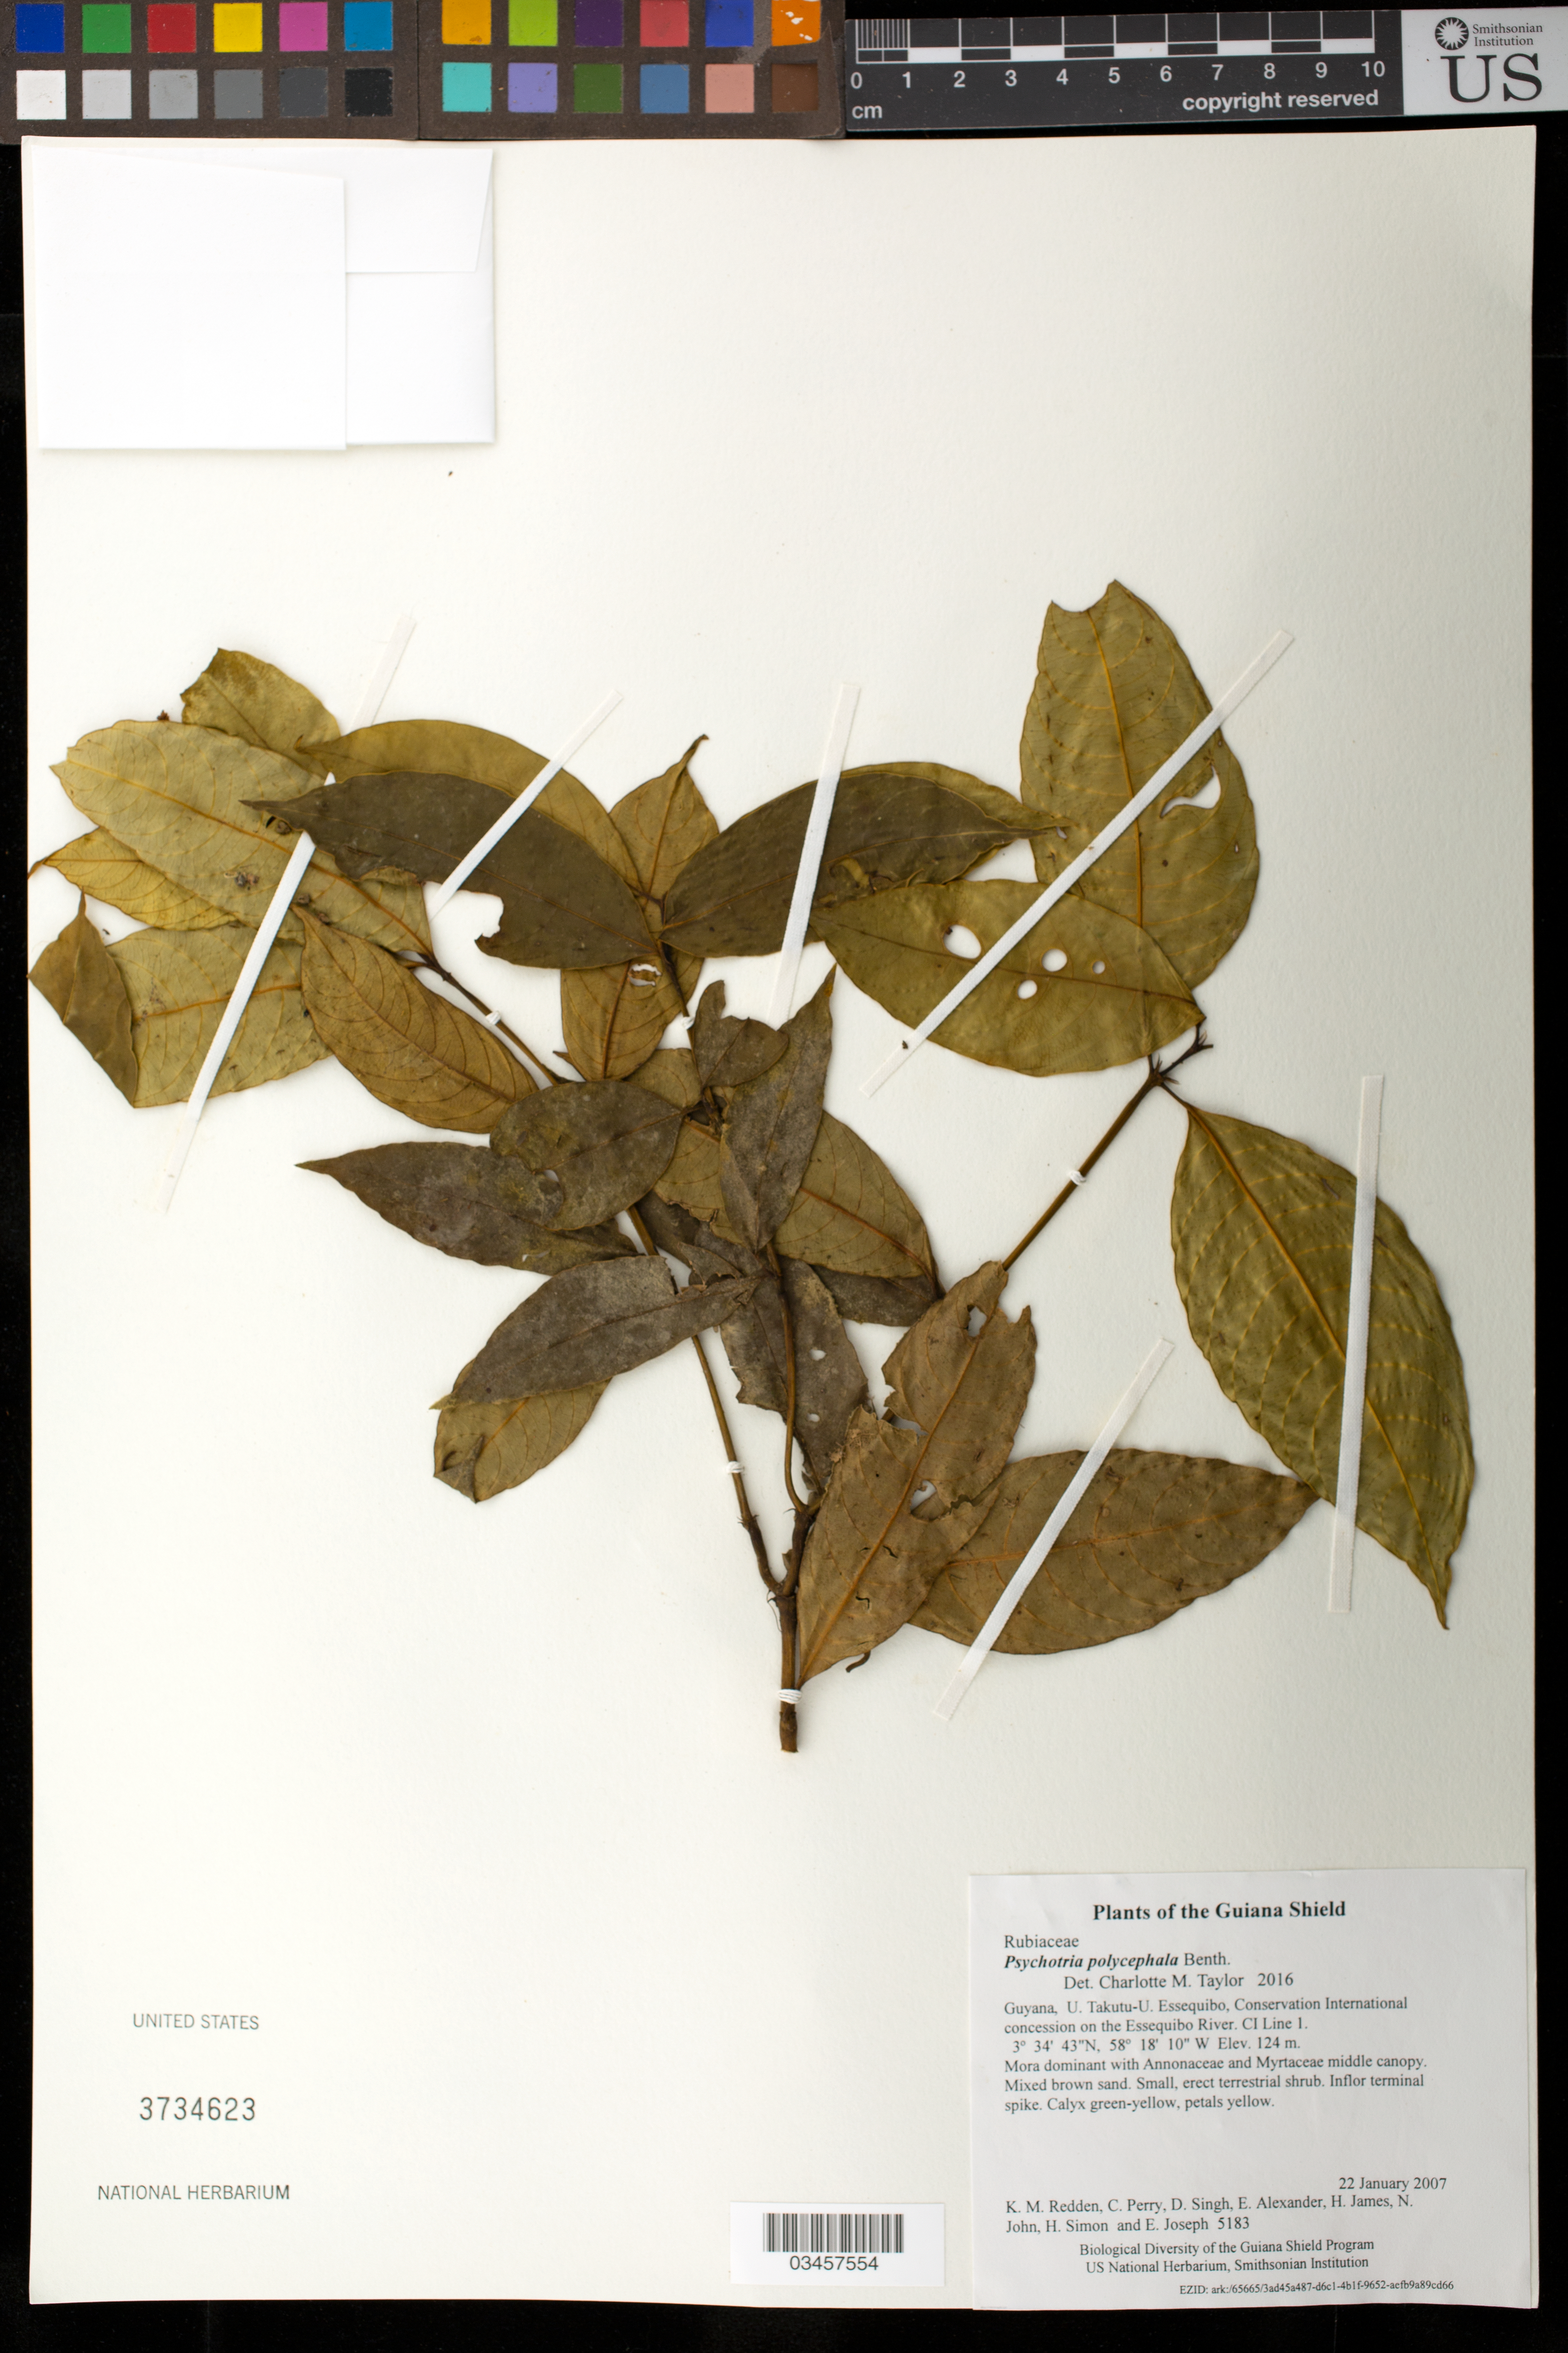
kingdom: Plantae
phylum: Tracheophyta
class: Magnoliopsida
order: Gentianales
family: Rubiaceae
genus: Palicourea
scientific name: Palicourea polycephala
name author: (Benth.) Delprete & J.H. Kirkbr.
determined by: Kirkbride, J. H., Jr.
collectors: K. M. Redden, C. Perry, D. Singh, E. Alexander, H. James, N. John, H. Simon & E. Joseph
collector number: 5183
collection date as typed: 22 January 2007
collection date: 2007-01-22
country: Guyana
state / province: U. Takutu-U. Essequibo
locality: Conservation International concession on the Essequibo River. CI Line 1.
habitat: Mora dominant with Annonaceae and Myrtaceae middle canopy. Mixed brown sand.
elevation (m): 124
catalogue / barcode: US 3734623